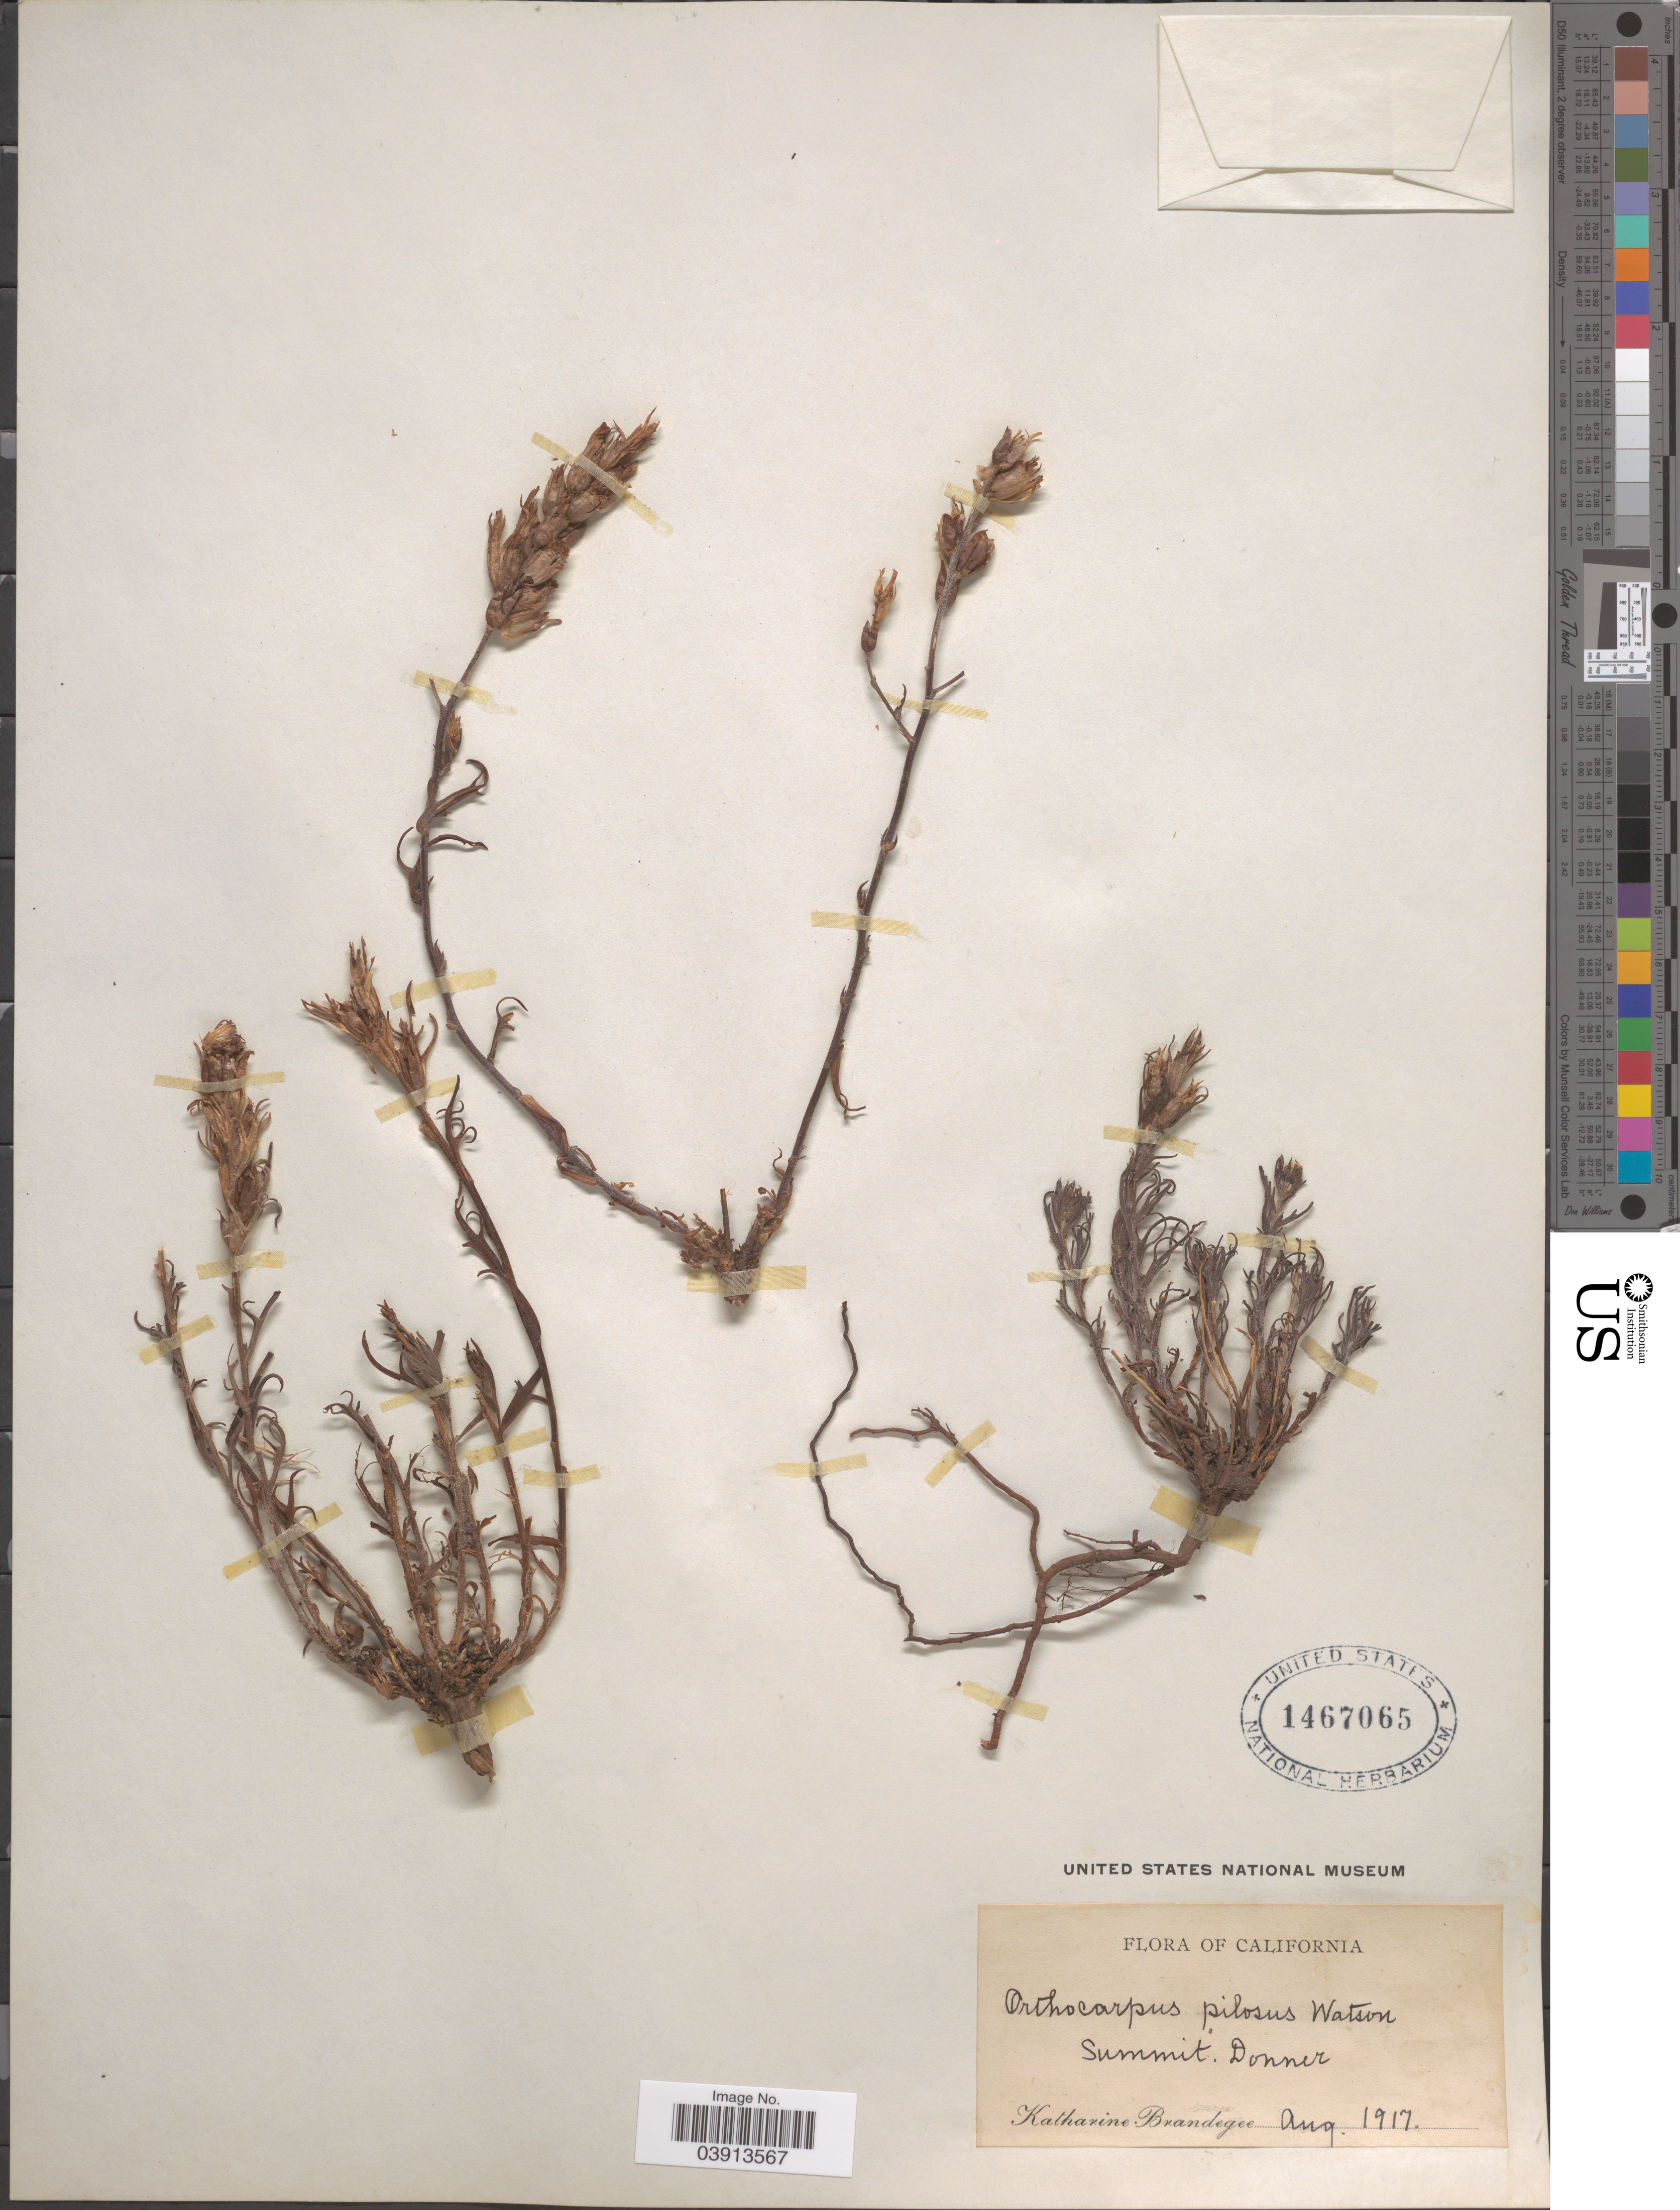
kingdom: Plantae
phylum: Tracheophyta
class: Magnoliopsida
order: Lamiales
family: Orobanchaceae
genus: Castilleja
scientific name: Castilleja pilosa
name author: (S. Watson) Rydb.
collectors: M. K. Brandegee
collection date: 1917-08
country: United States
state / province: California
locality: Summit. Donner.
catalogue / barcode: US 1467065